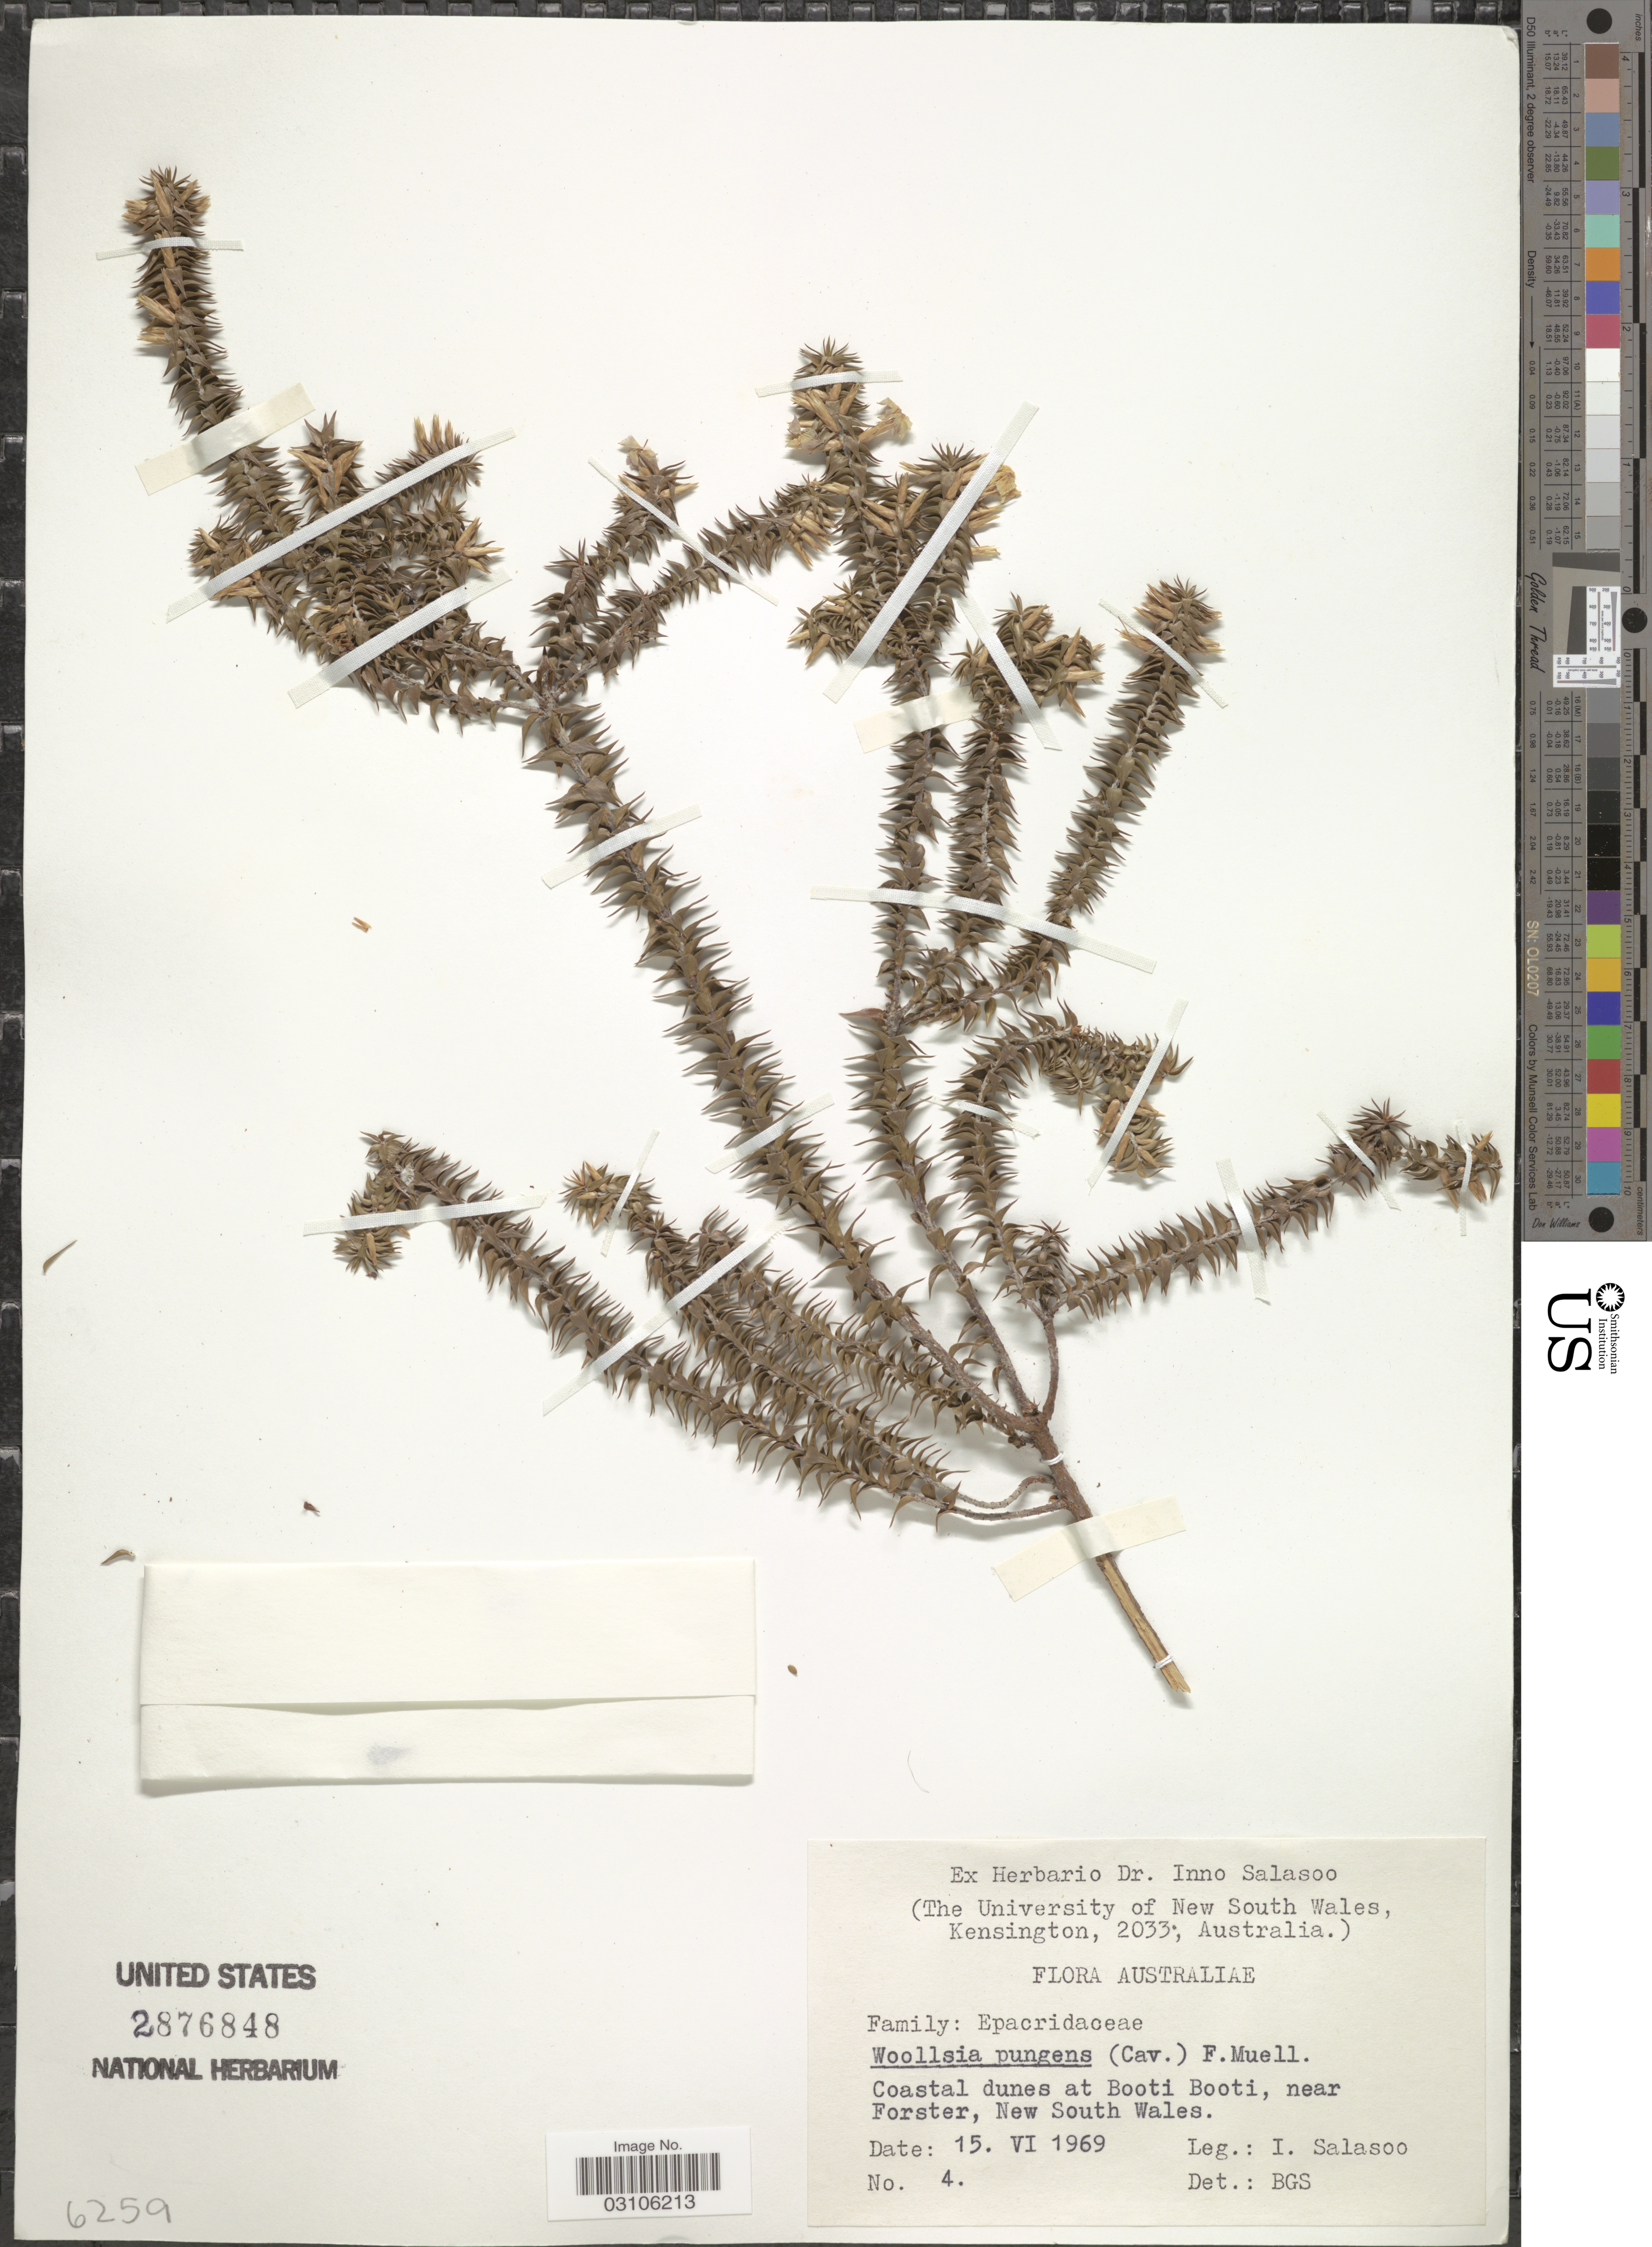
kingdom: Plantae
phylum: Tracheophyta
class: Magnoliopsida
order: Ericales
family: Ericaceae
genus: Woollsia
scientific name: Woollsia pungens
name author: (Cav.) F. Muell.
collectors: I. Salasoo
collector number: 4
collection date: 1969-06-15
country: Australia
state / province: New South Wales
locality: Coastal dunes at Booti Booti, near Forster.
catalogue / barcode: US 2876848